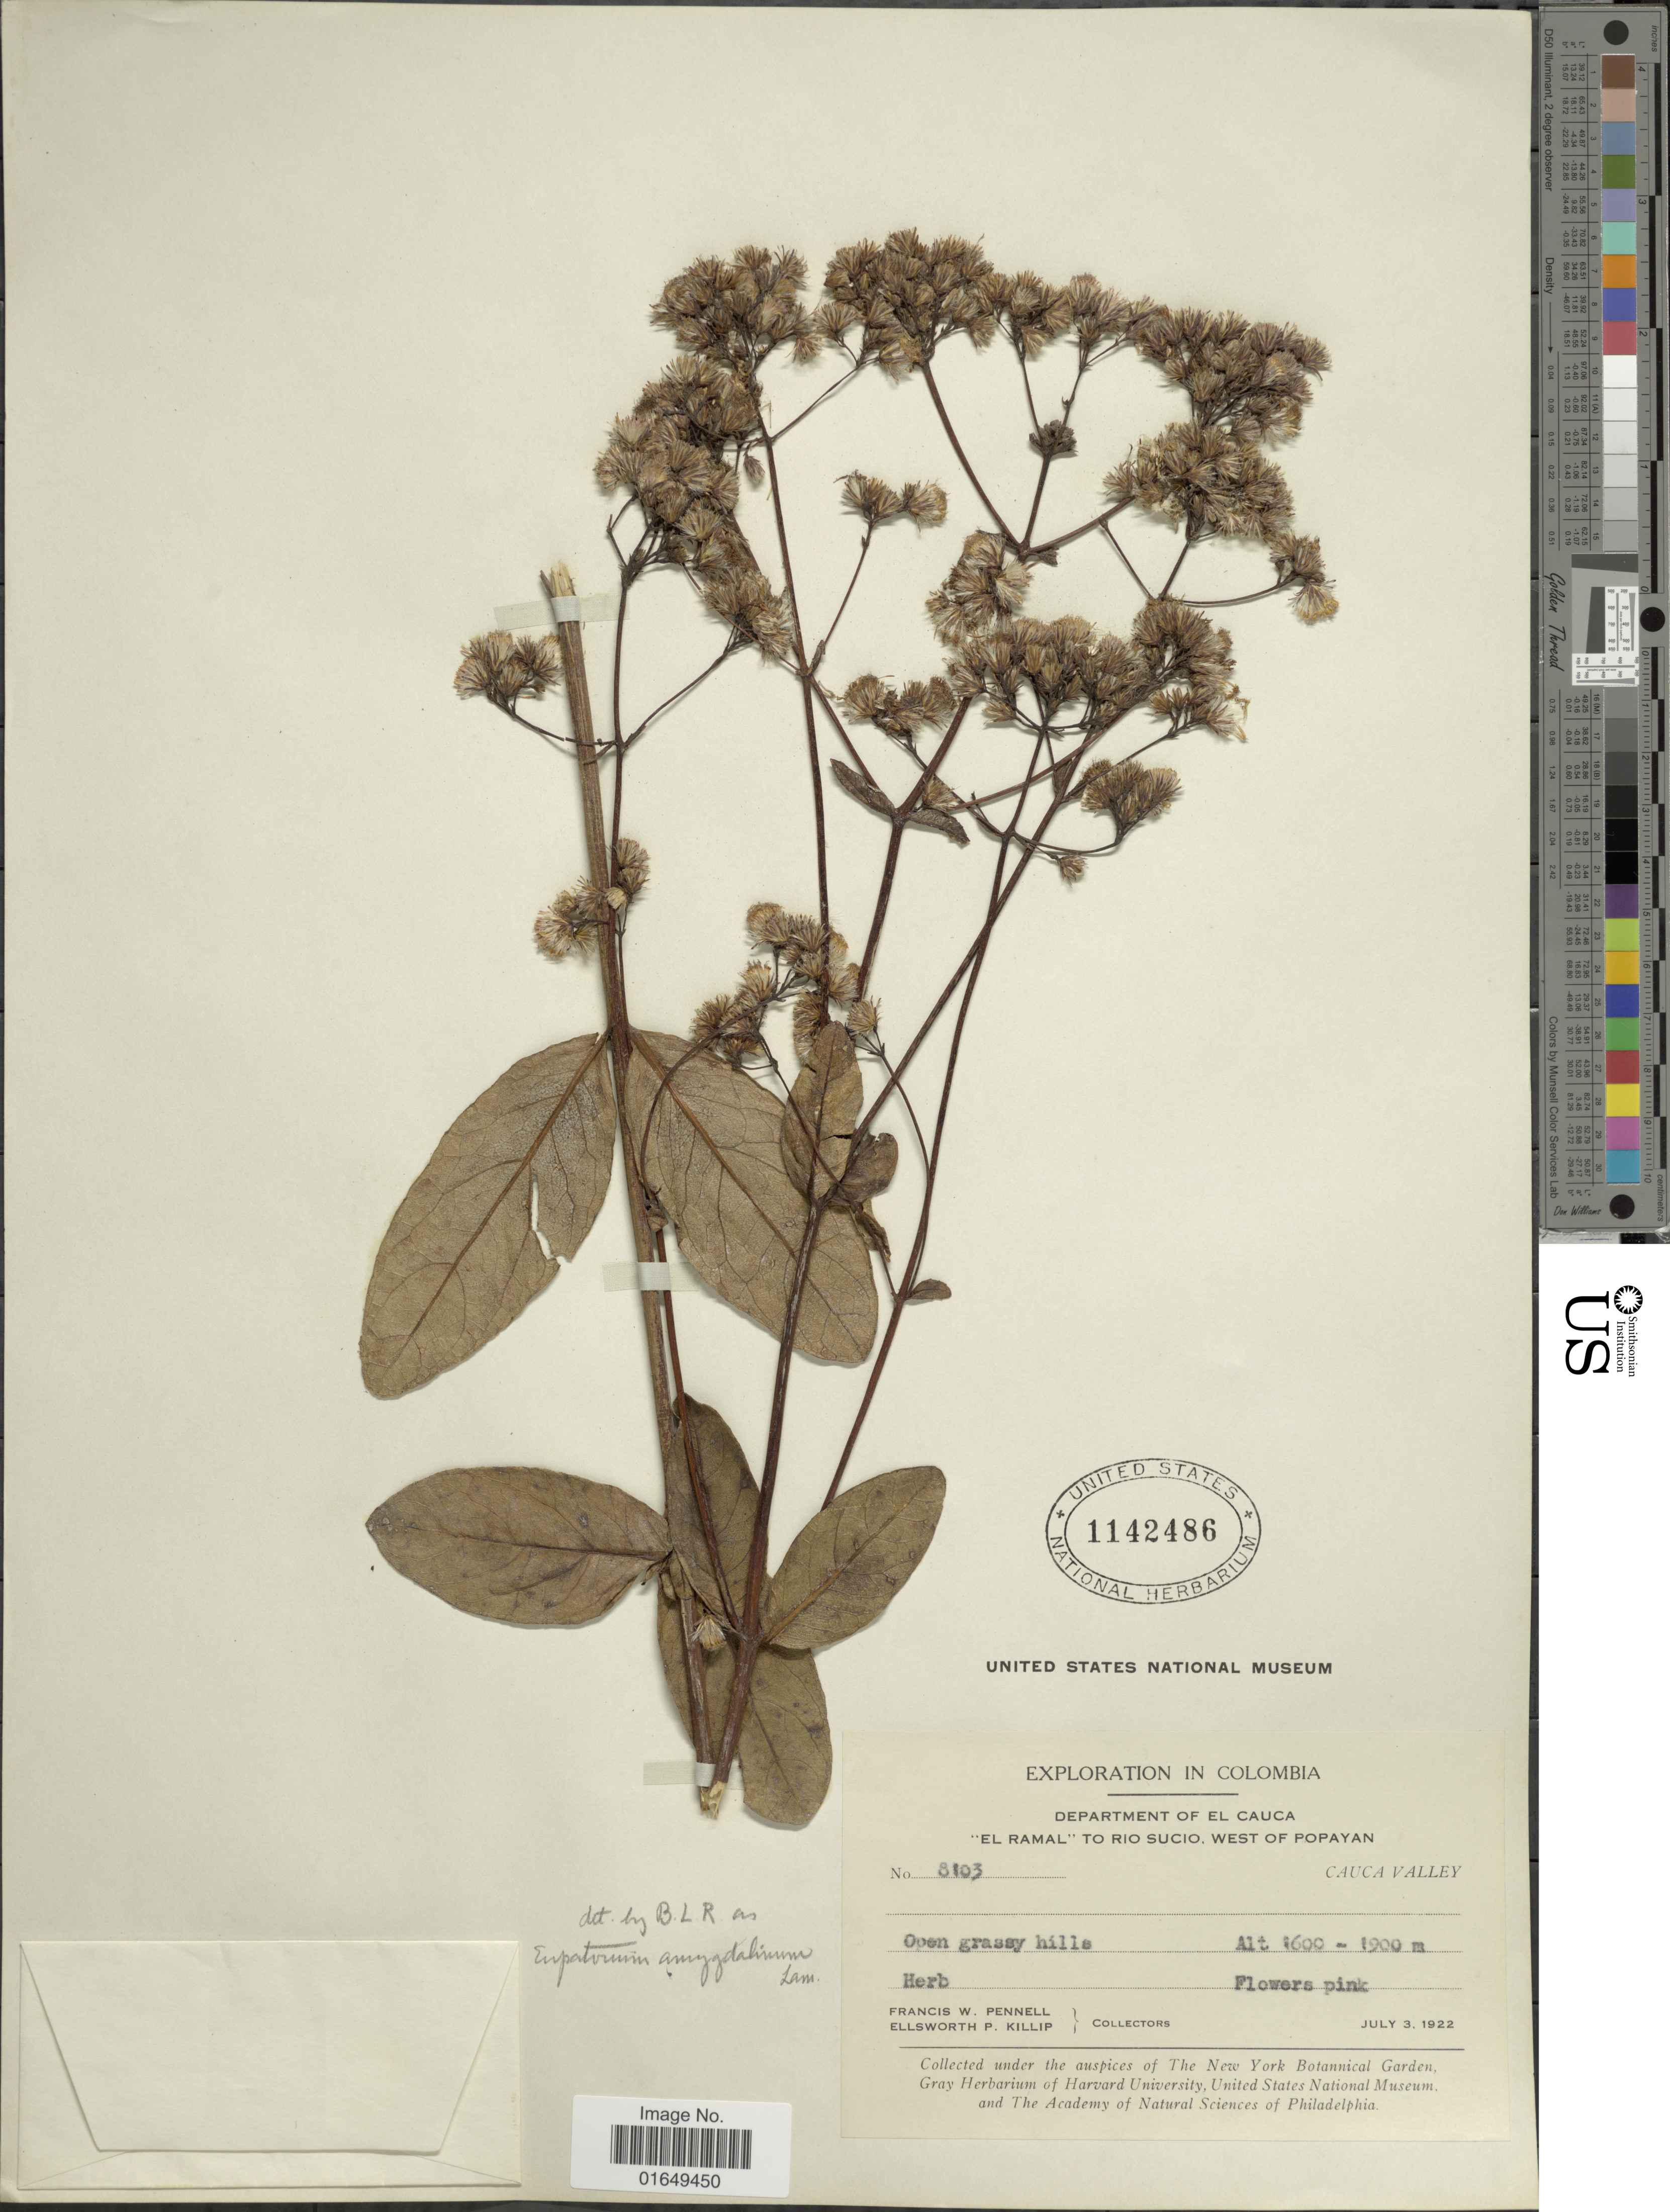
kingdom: Plantae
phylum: Tracheophyta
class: Magnoliopsida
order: Asterales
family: Asteraceae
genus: Ayapana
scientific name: Ayapana amygdalina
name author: (Lam.) R.M. King & H. Rob.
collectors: F. W. Pennell & E. P. Killip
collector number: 8103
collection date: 1922-07-03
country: Colombia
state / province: Cauca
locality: El Ramal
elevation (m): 1600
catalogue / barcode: US 1142486